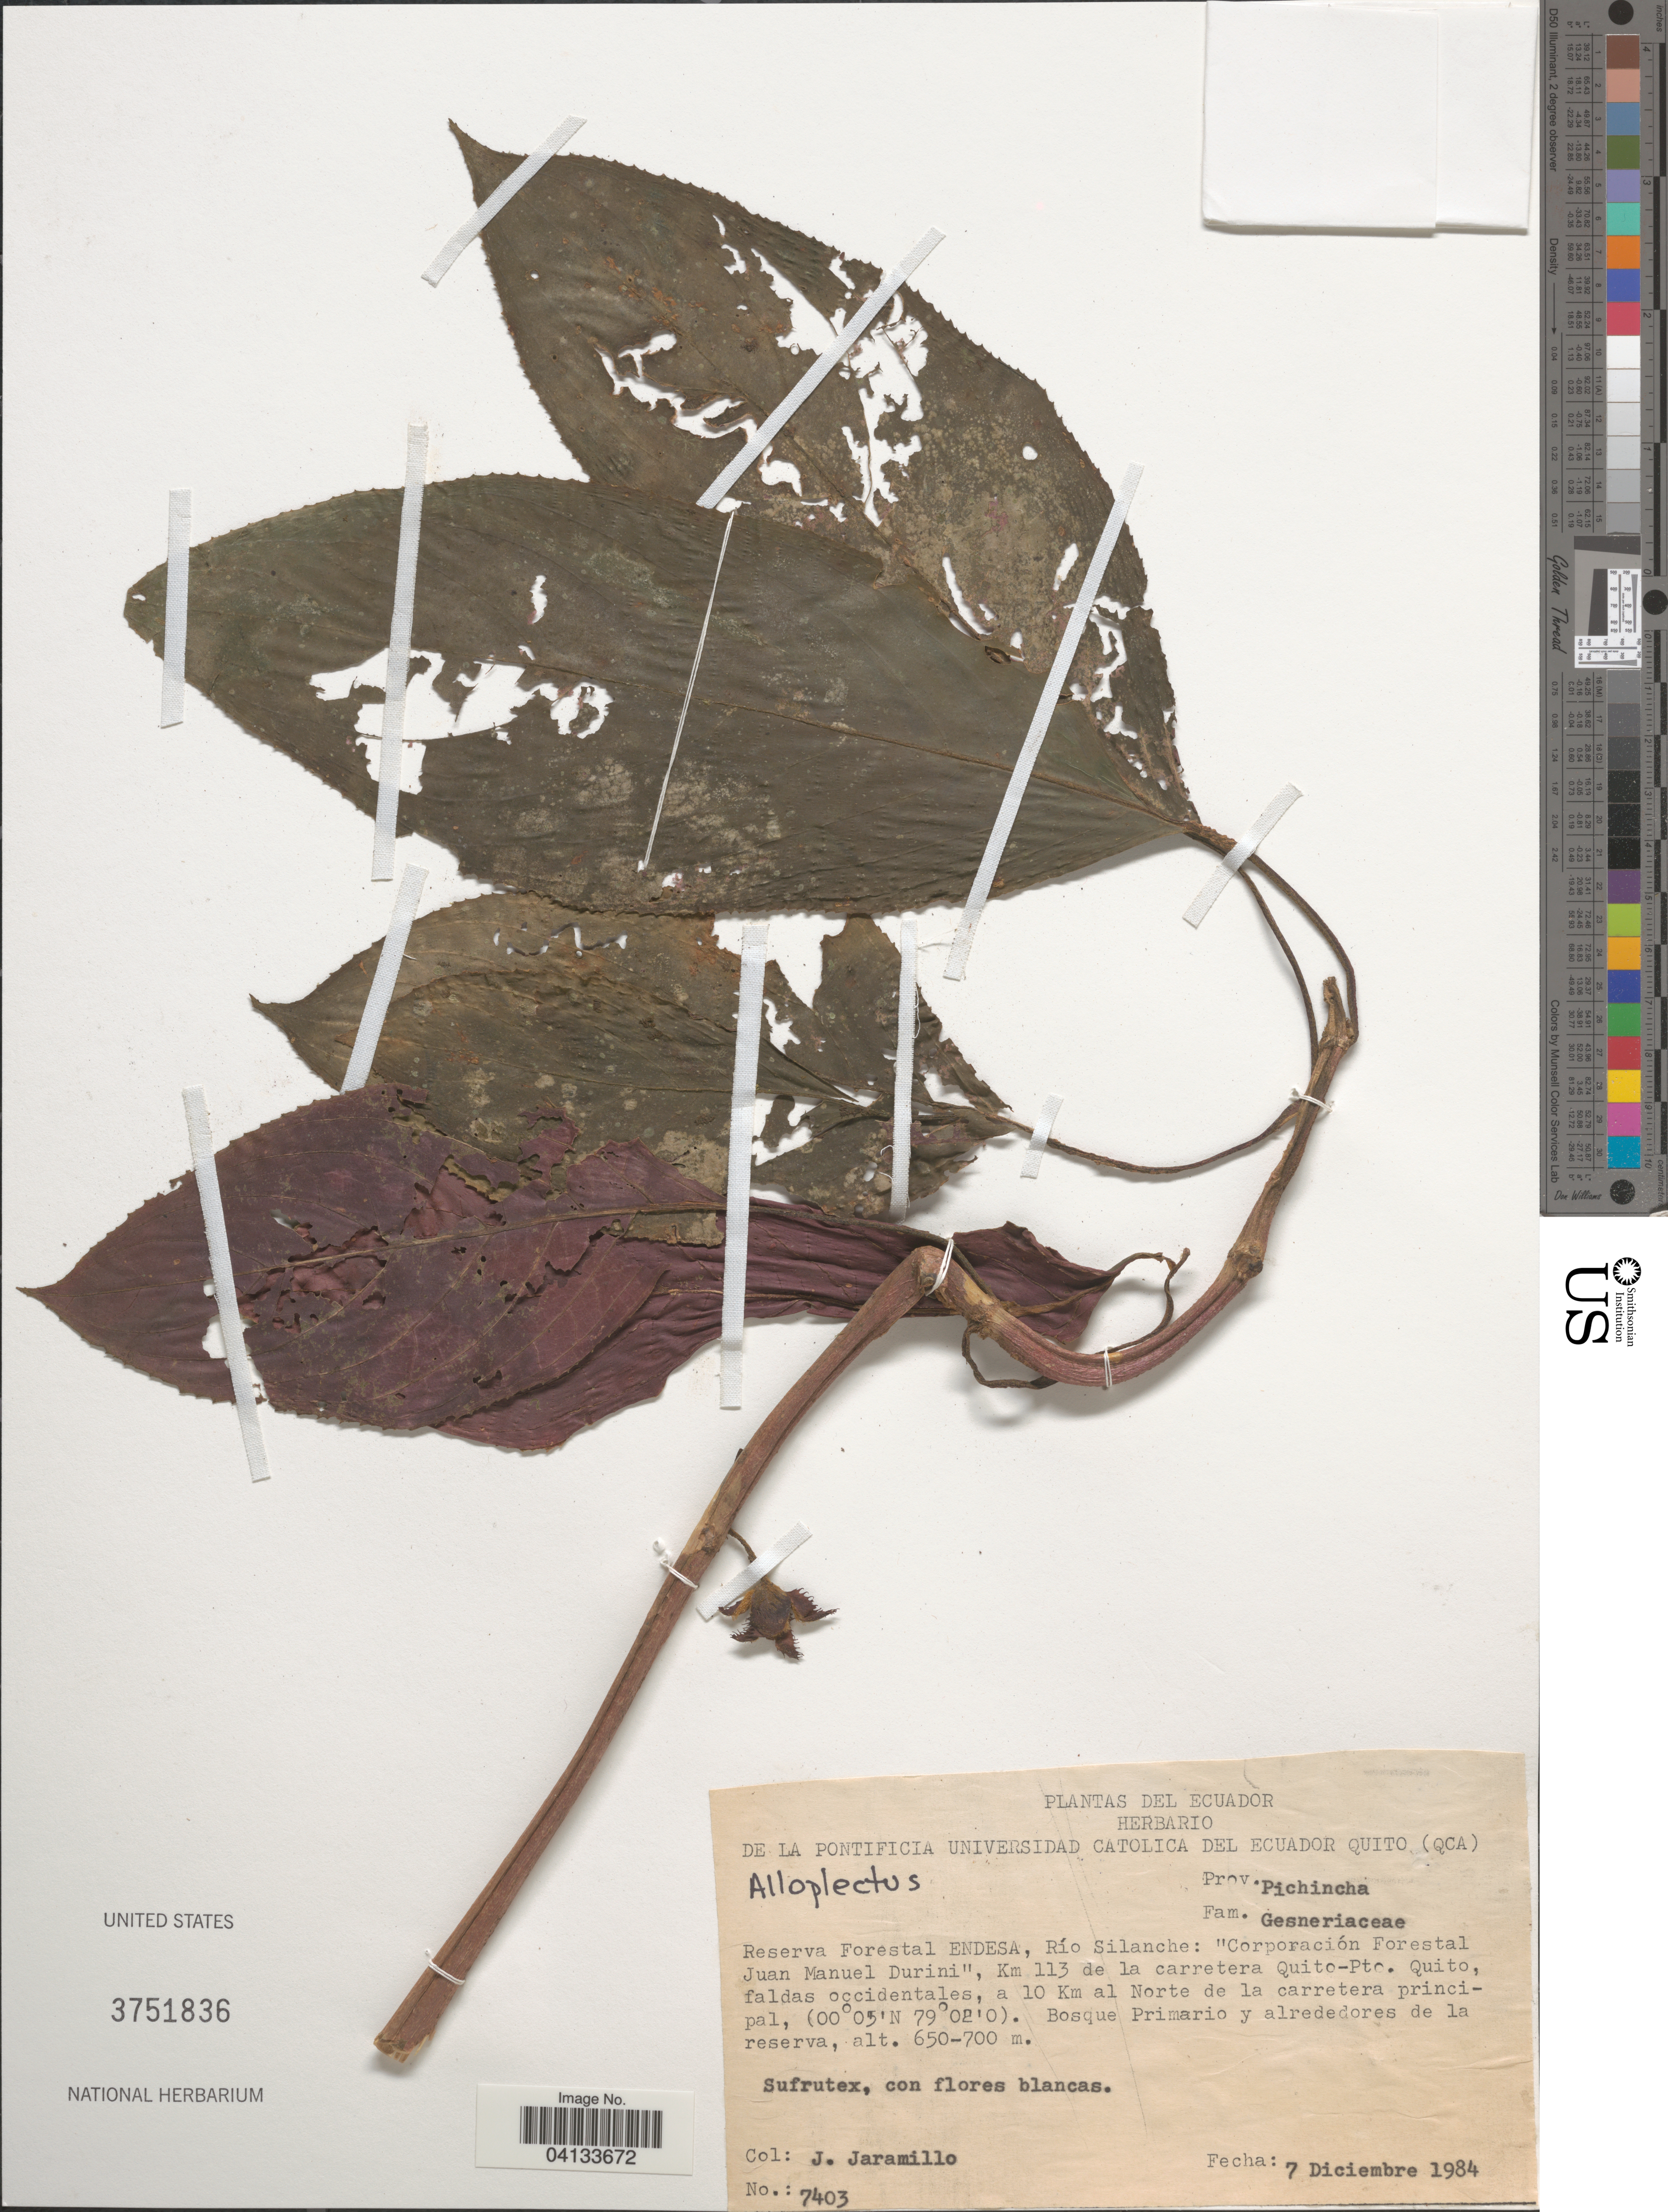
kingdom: Plantae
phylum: Tracheophyta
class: Magnoliopsida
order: Lamiales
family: Gesneriaceae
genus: Alloplectus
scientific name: Alloplectus sp.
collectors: J. Jaramillo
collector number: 7403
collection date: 1984-12-07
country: Ecuador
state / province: Pichincha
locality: Reserva Forestal ENDESA, Río Silanche: "Corporación Forestal Juan Manuel Durini", Km 113 de la carretera Quito-Pto. Quito, faldas occidentales, a 10 Km al Norte de la carretera principal.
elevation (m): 650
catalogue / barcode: US 3751836